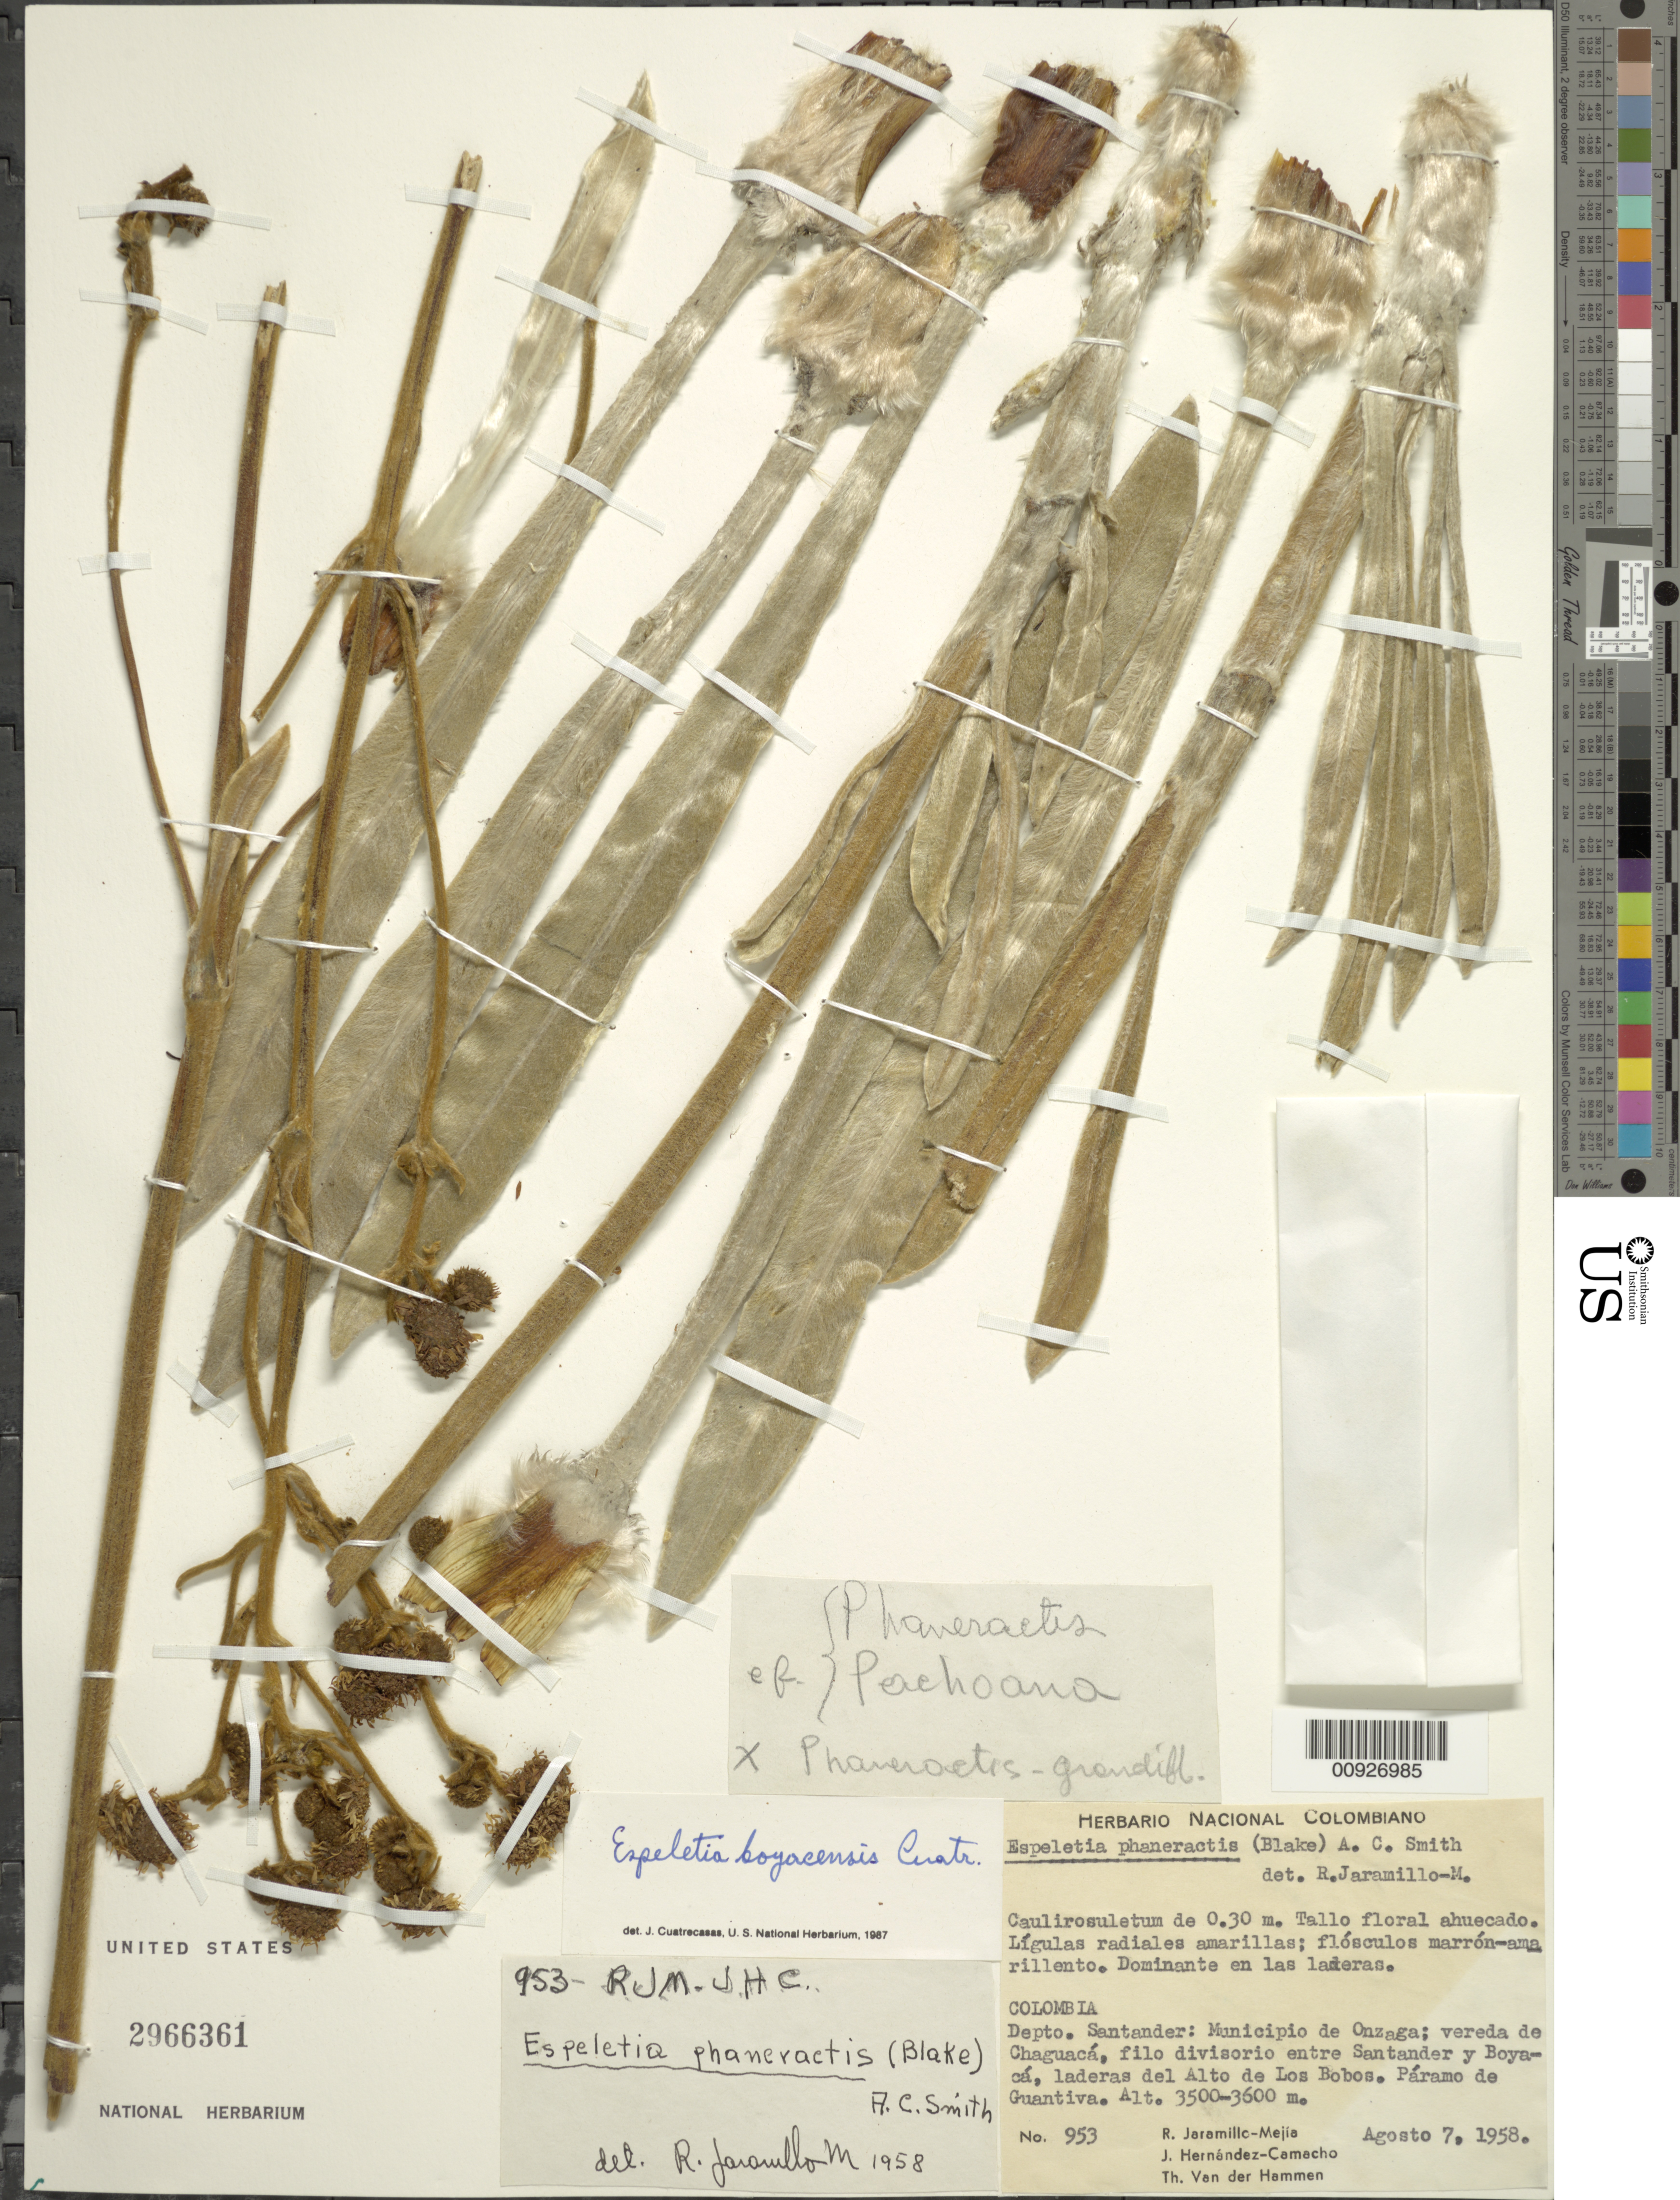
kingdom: Plantae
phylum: Tracheophyta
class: Magnoliopsida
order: Asterales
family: Asteraceae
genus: Espeletia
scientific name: Espeletia boyacensis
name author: Cuatrec.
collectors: R. Jaramillo M., J. Hernandez Camacho & T. Hammen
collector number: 953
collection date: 1958-08-07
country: Colombia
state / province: Santander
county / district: Onzaga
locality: P. de Guántiva. Vereda de Chaguacá, filo divisorio entre Santander y Boyacá, laderas del Alto de Los Lobos. Páramo de Guantiva.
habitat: Dominante en las laderas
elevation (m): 3500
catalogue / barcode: US 2966361